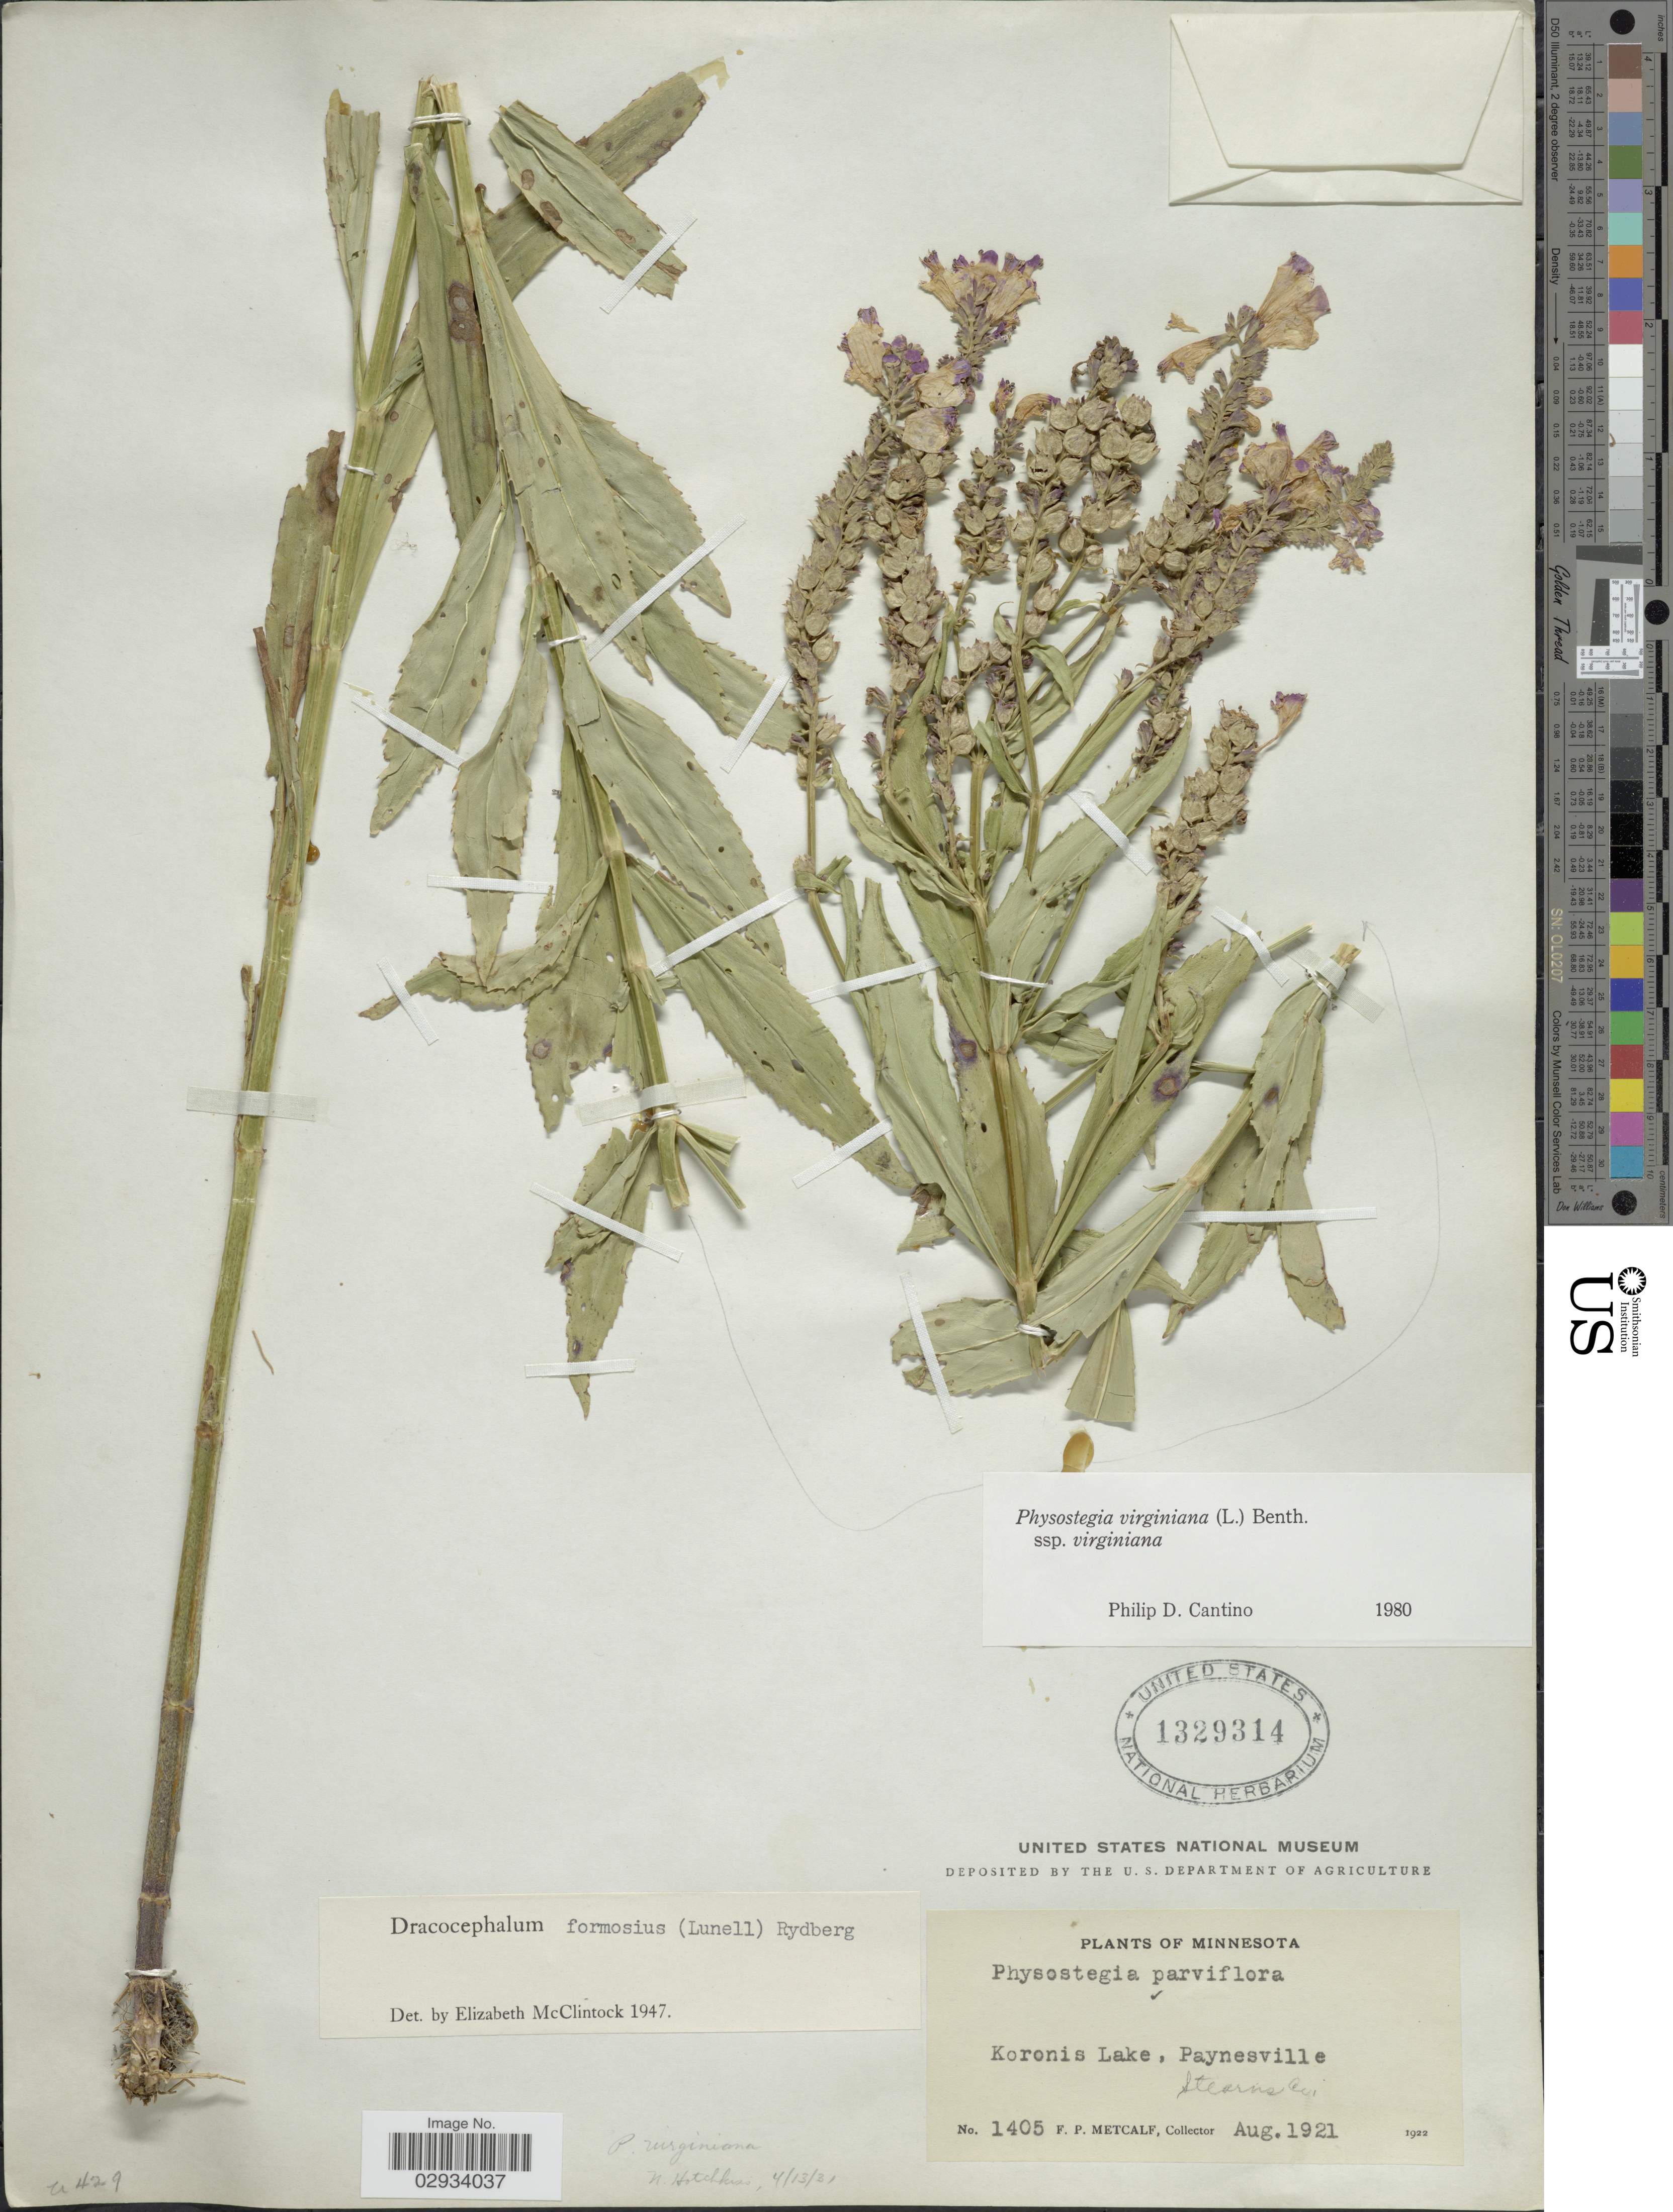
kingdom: Plantae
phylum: Tracheophyta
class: Magnoliopsida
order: Lamiales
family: Lamiaceae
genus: Physostegia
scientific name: Physostegia virginiana subsp. virginiana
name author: (L.) Benth.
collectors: F. Metcalf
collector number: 1405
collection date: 1921-08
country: United States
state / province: Minnesota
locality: Koronis Lake, Paynesville, Stearns Co.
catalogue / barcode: US 1329314